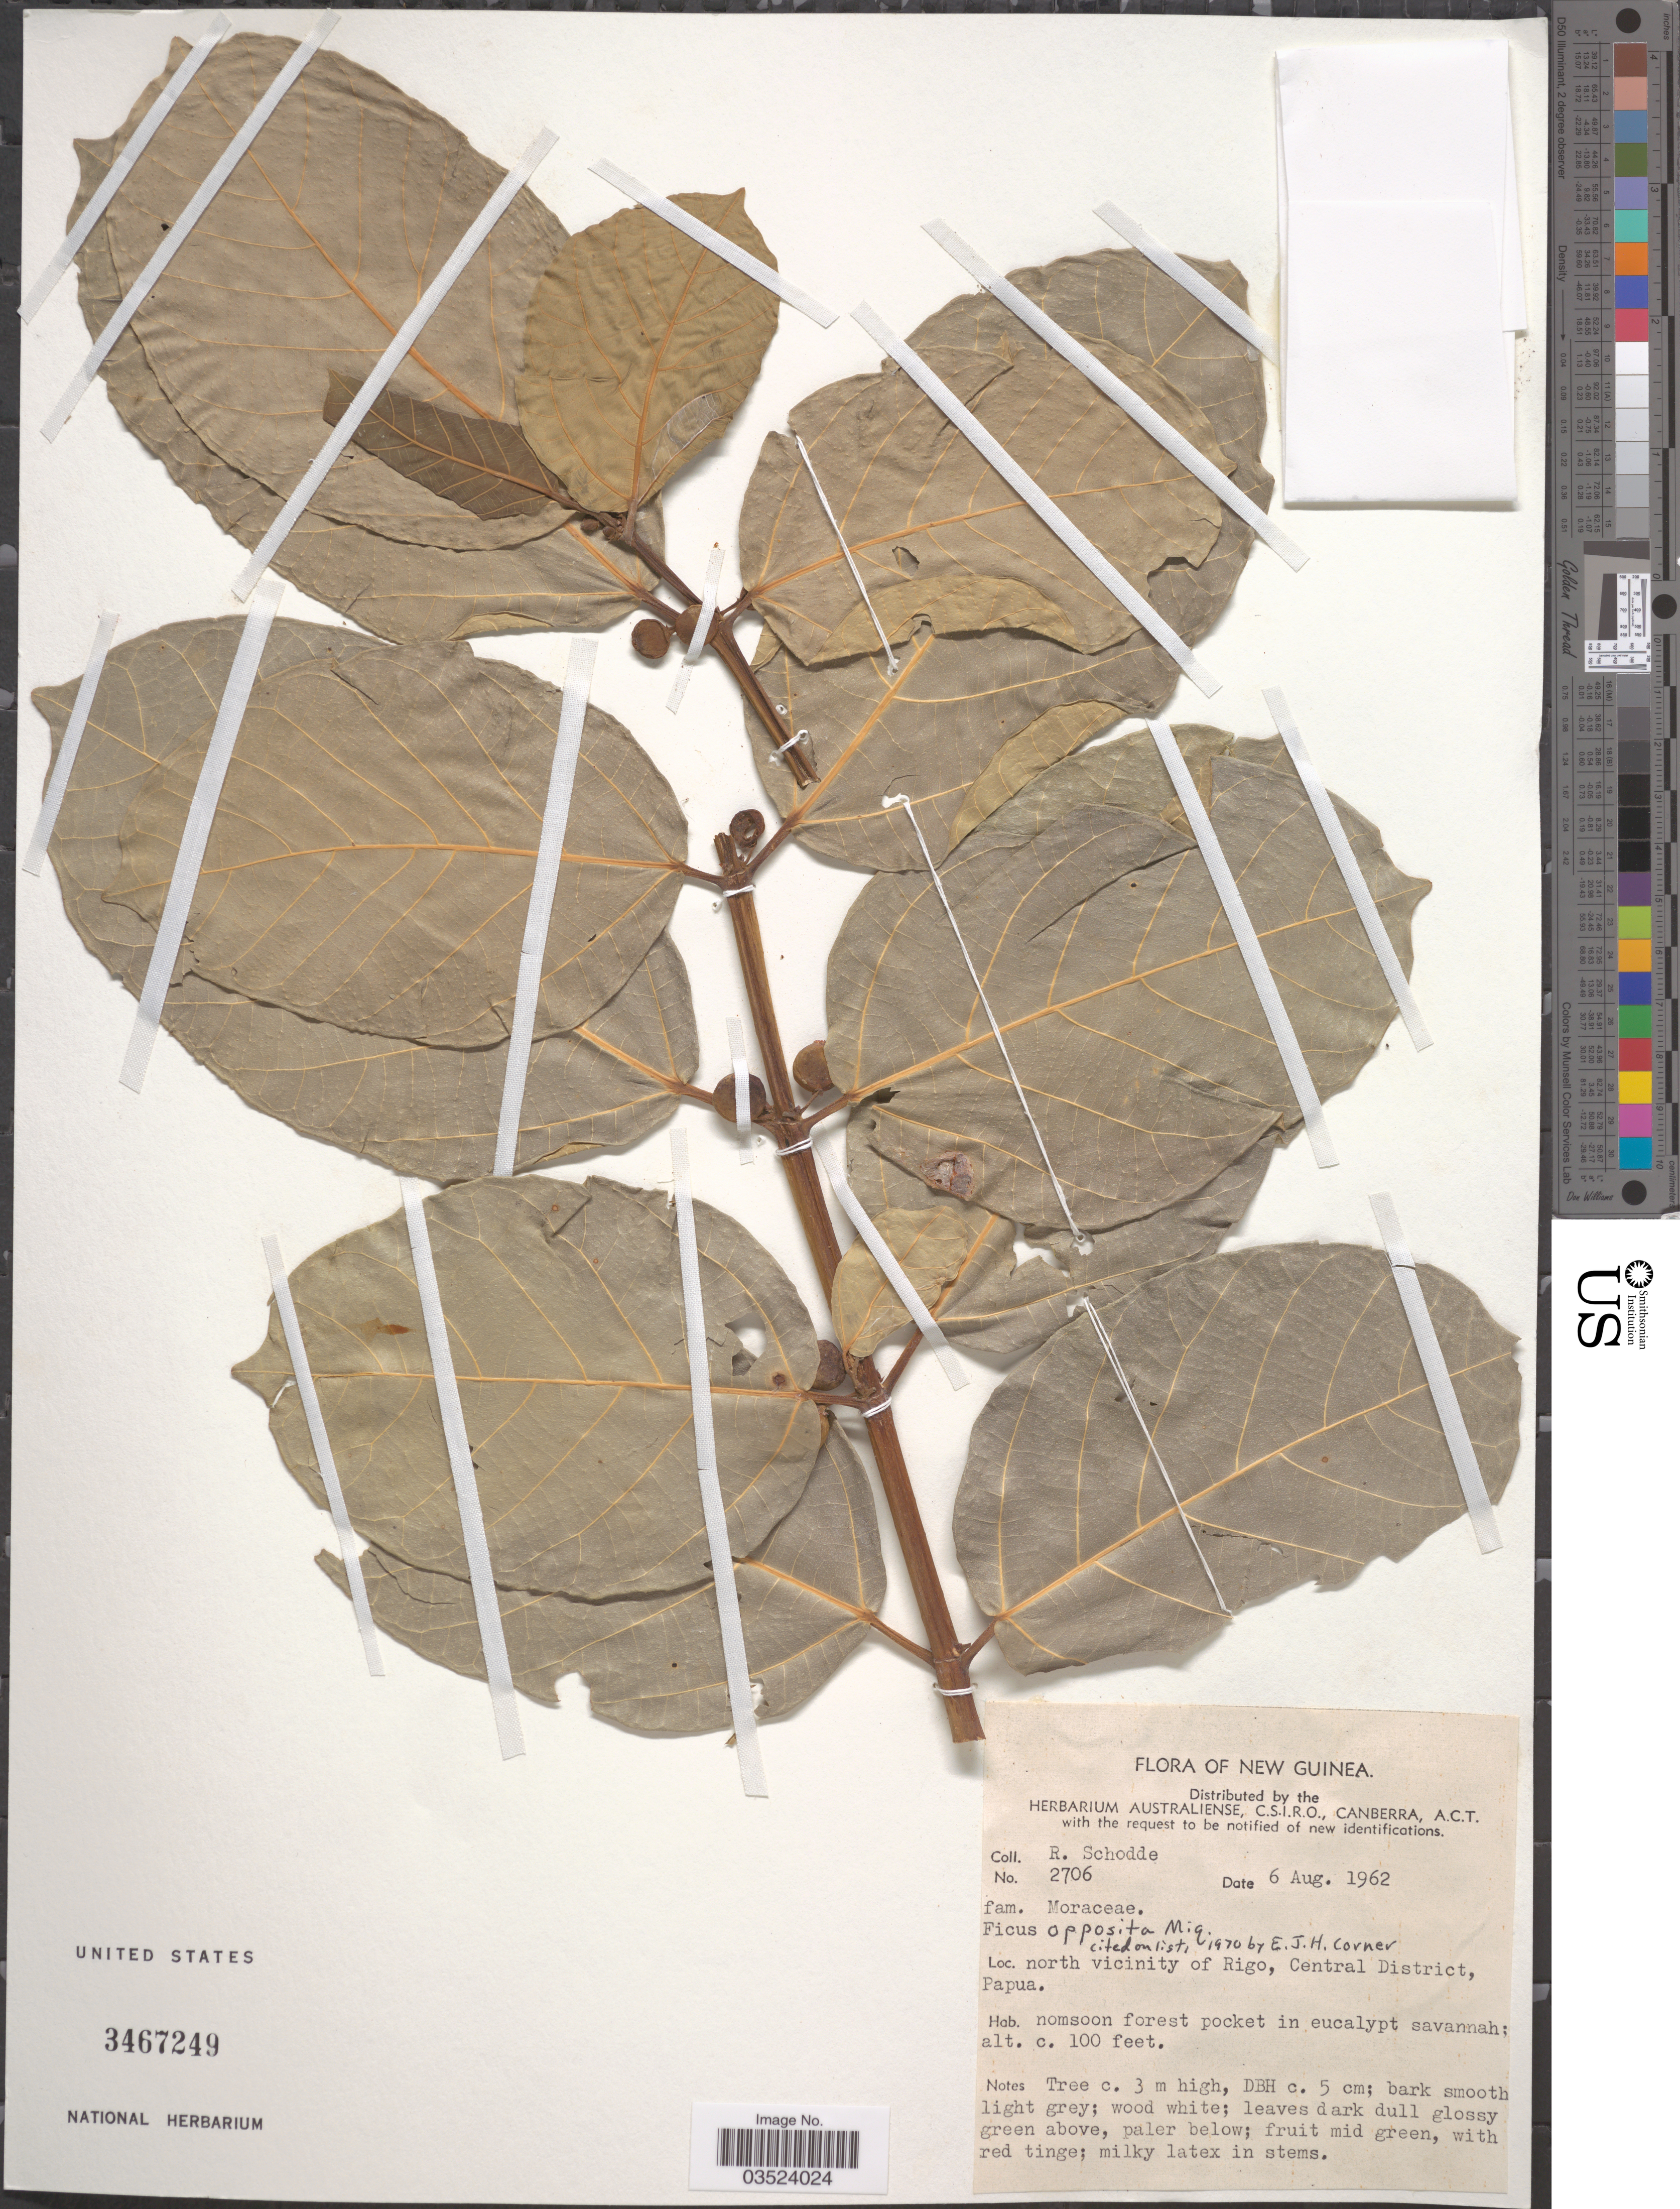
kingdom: Plantae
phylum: Tracheophyta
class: Magnoliopsida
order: Rosales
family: Moraceae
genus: Ficus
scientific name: Ficus opposita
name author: Miq.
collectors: R. Schodde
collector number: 2706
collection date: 1962-08-06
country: Papua New Guinea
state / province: Central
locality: New Guinea. North vicinity of Rigo, Central District, Papua.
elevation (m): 30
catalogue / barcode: US 3467249